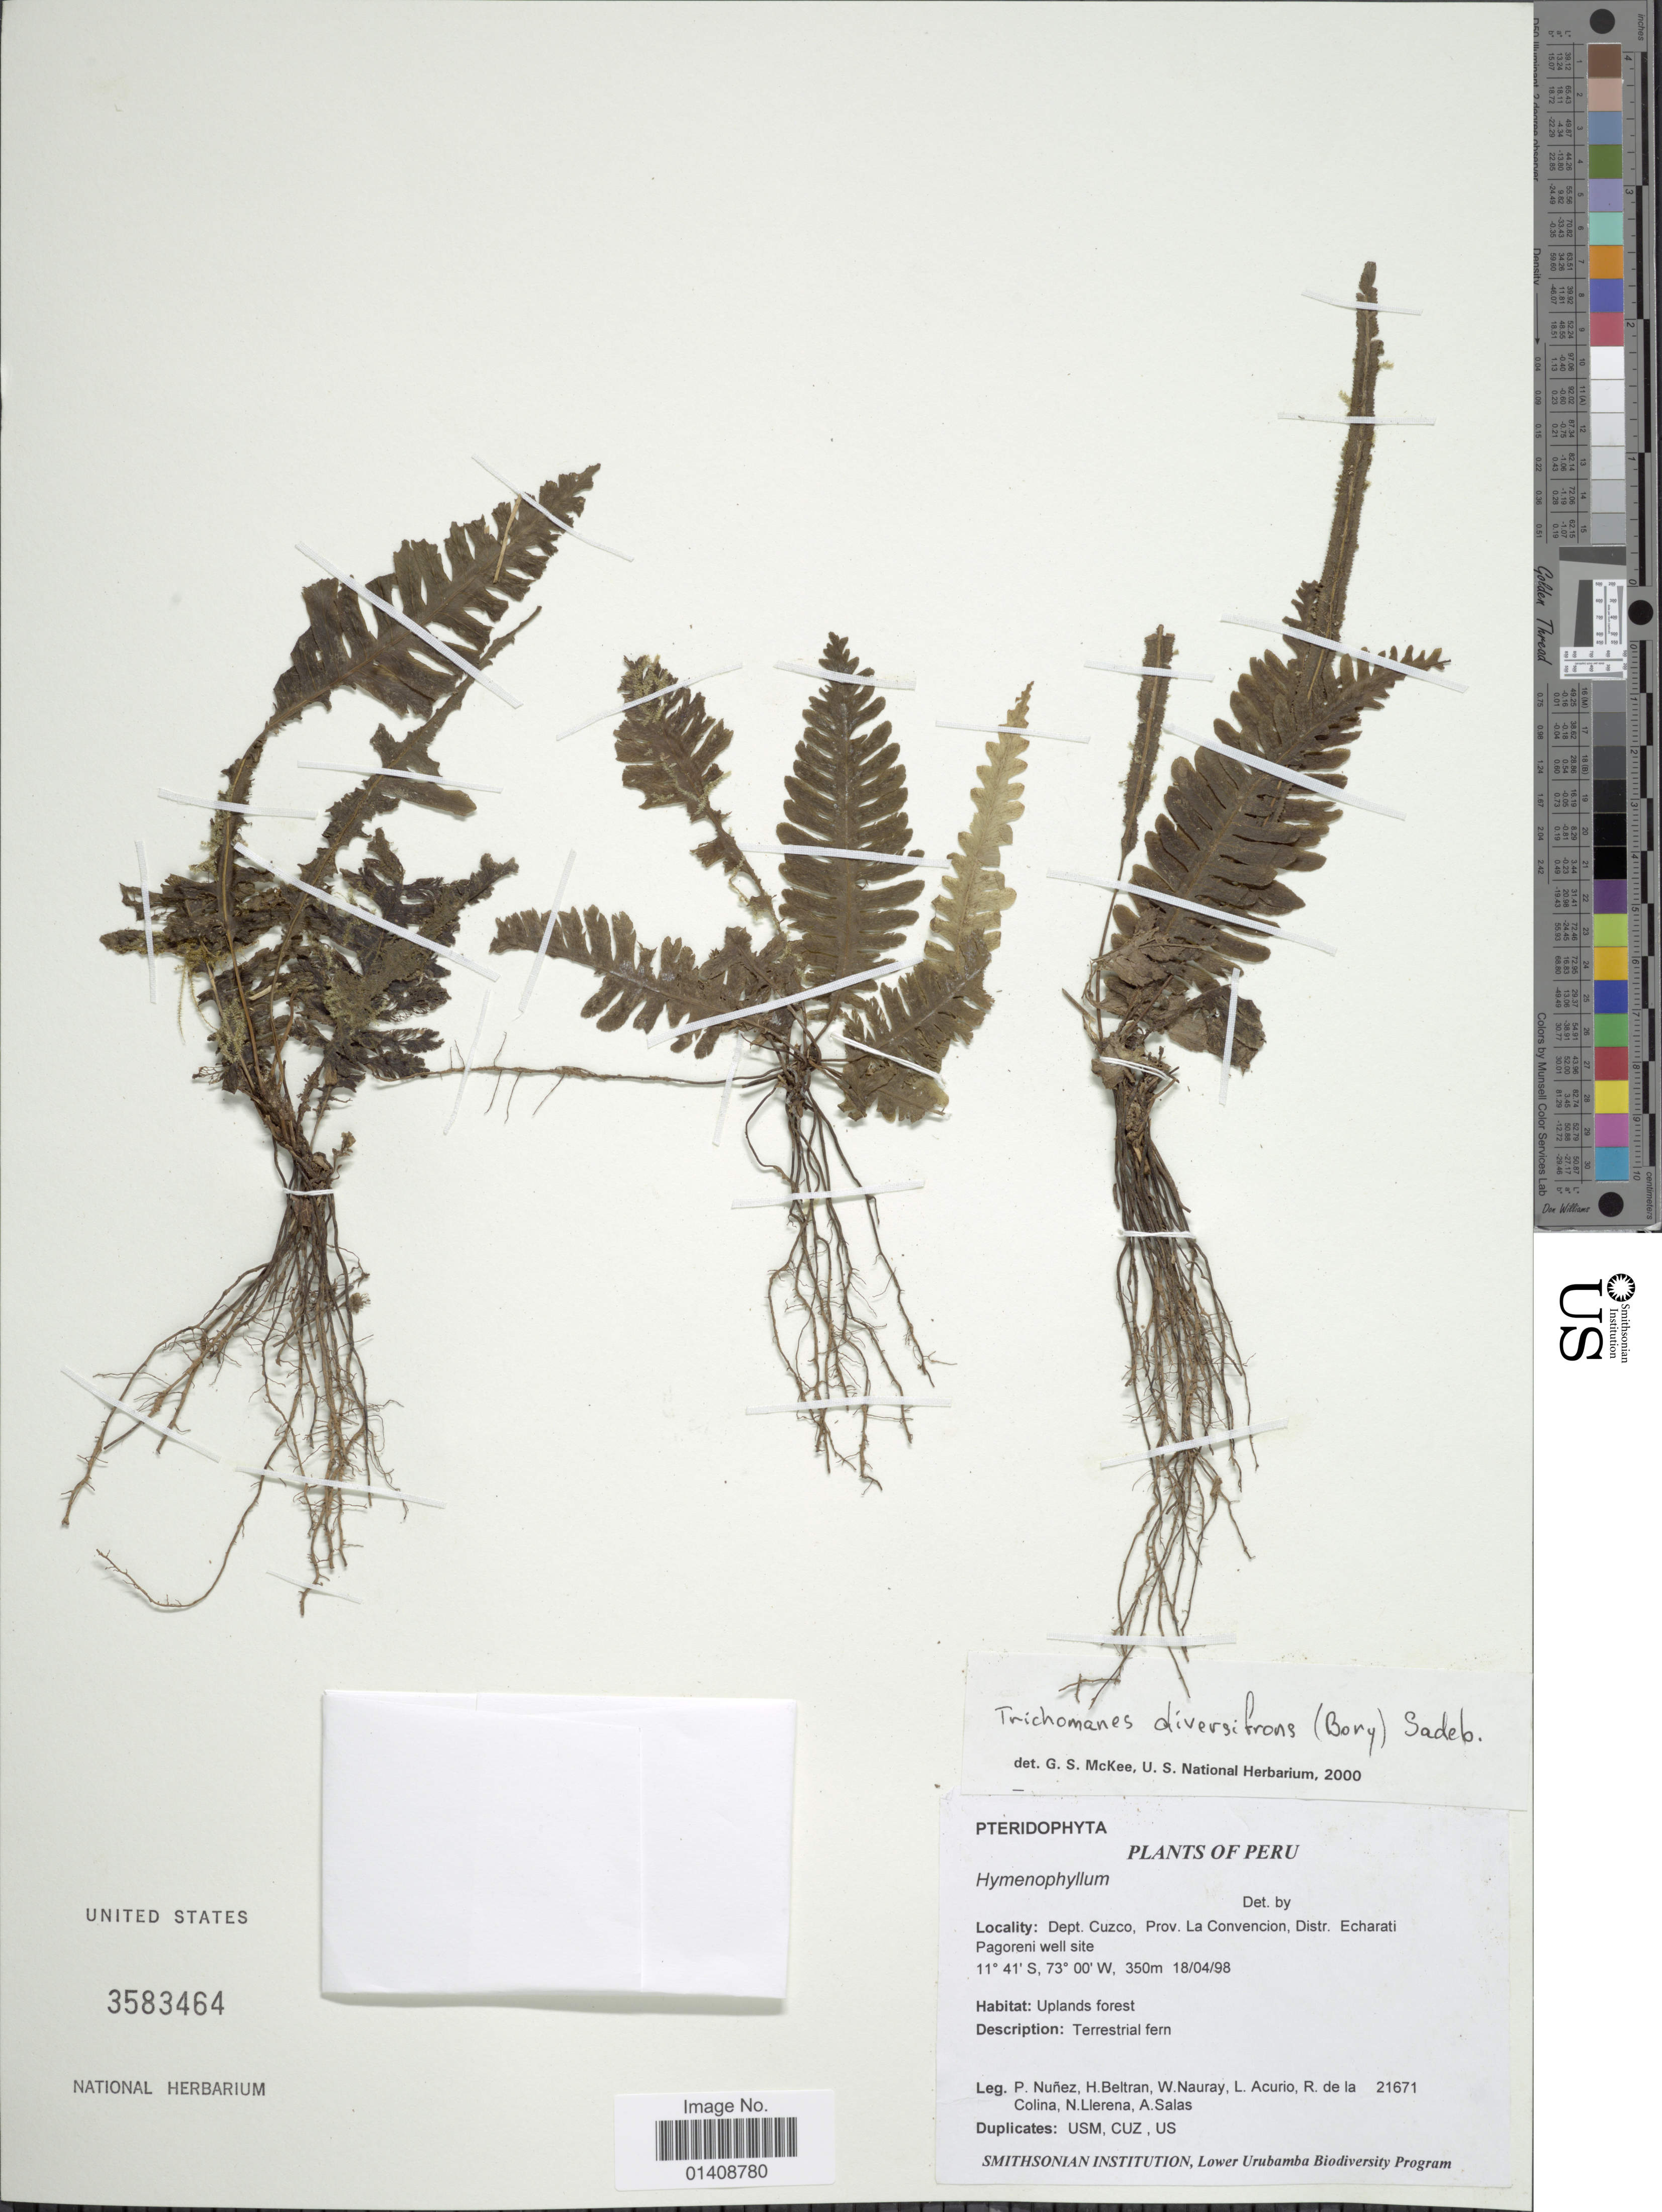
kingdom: Plantae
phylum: Tracheophyta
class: Polypodiopsida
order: Hymenophyllales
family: Hymenophyllaceae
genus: Trichomanes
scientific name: Trichomanes diversifrons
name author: (Bory) Mett. ex Sadeb.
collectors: P. Nuñez V., H. Beltran, W. Nauray, L. Acurio & et al.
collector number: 21671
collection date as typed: Transcribed d/m/y: 18/4/98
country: Peru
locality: Dept. Cuzco, Prov. La Convencion, Distr. Echarati Pagoreni well site.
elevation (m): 350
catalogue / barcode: US 3583464